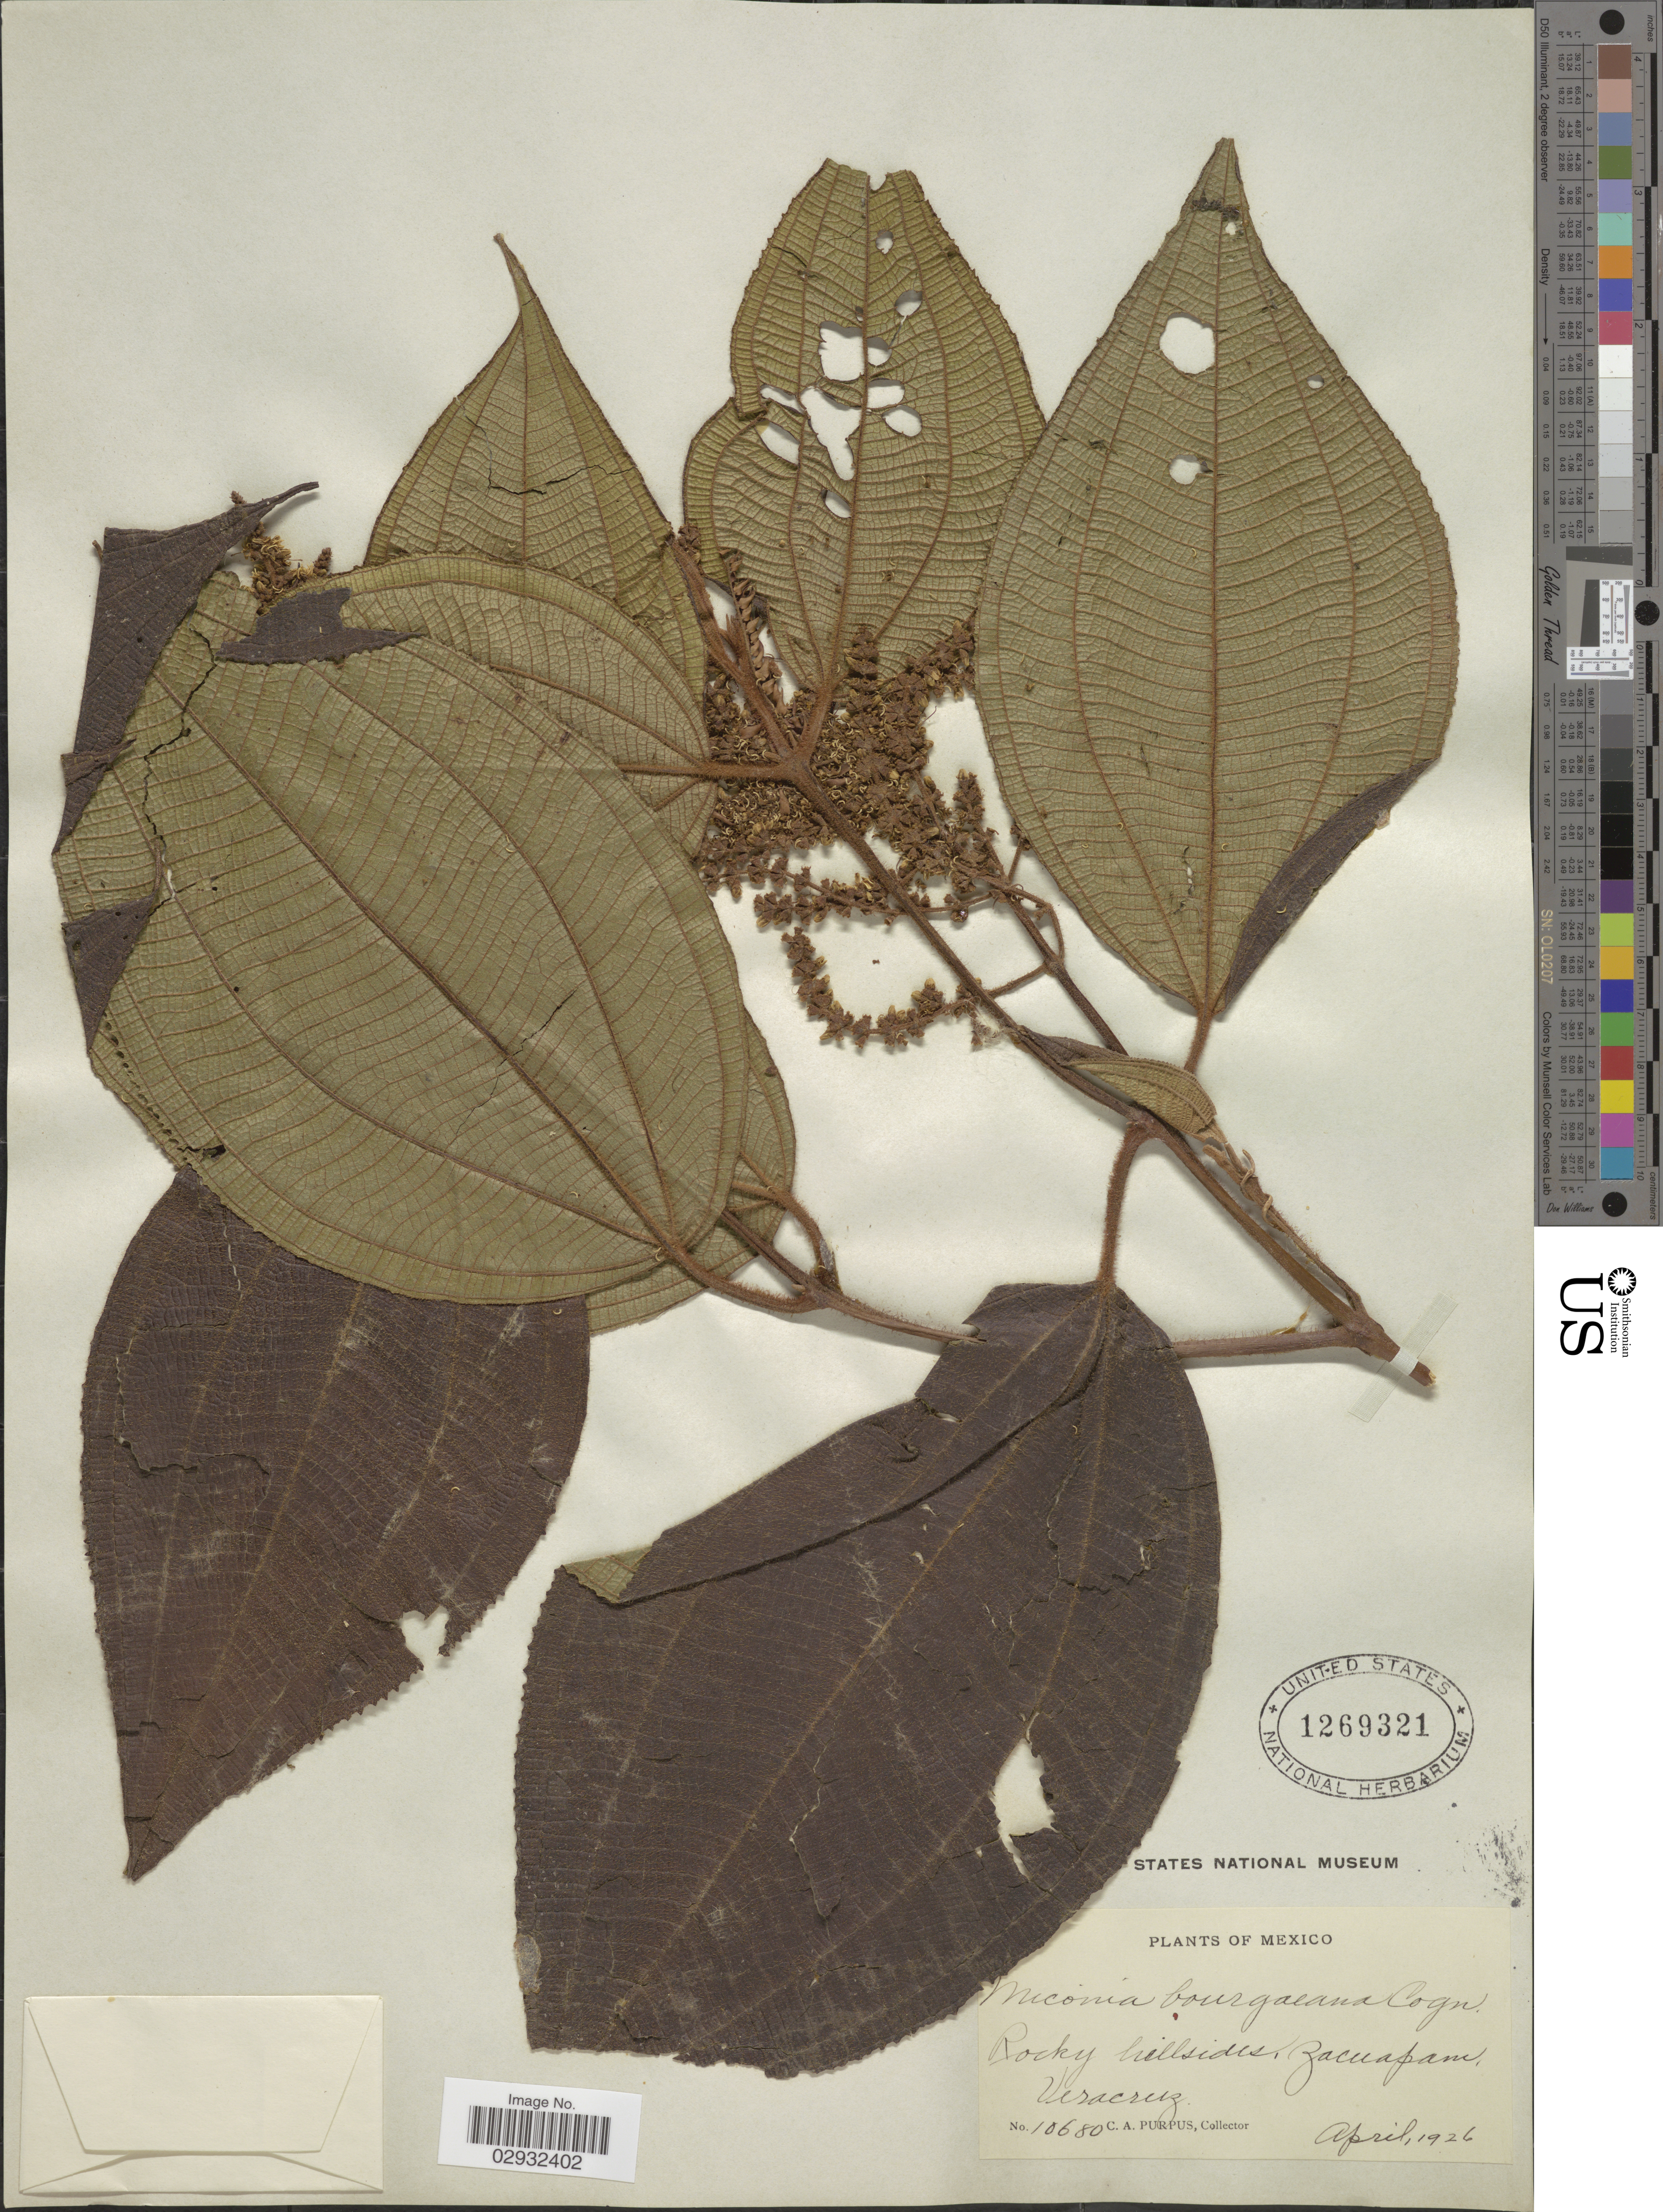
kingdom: Plantae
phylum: Tracheophyta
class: Magnoliopsida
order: Myrtales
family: Melastomataceae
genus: Miconia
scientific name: Miconia desmantha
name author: Benth.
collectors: C. A. Purpus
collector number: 10680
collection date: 1926-04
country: Mexico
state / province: Veracruz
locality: Rocky hillsides, Zacuapan, Veracruz.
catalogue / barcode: US 1269321